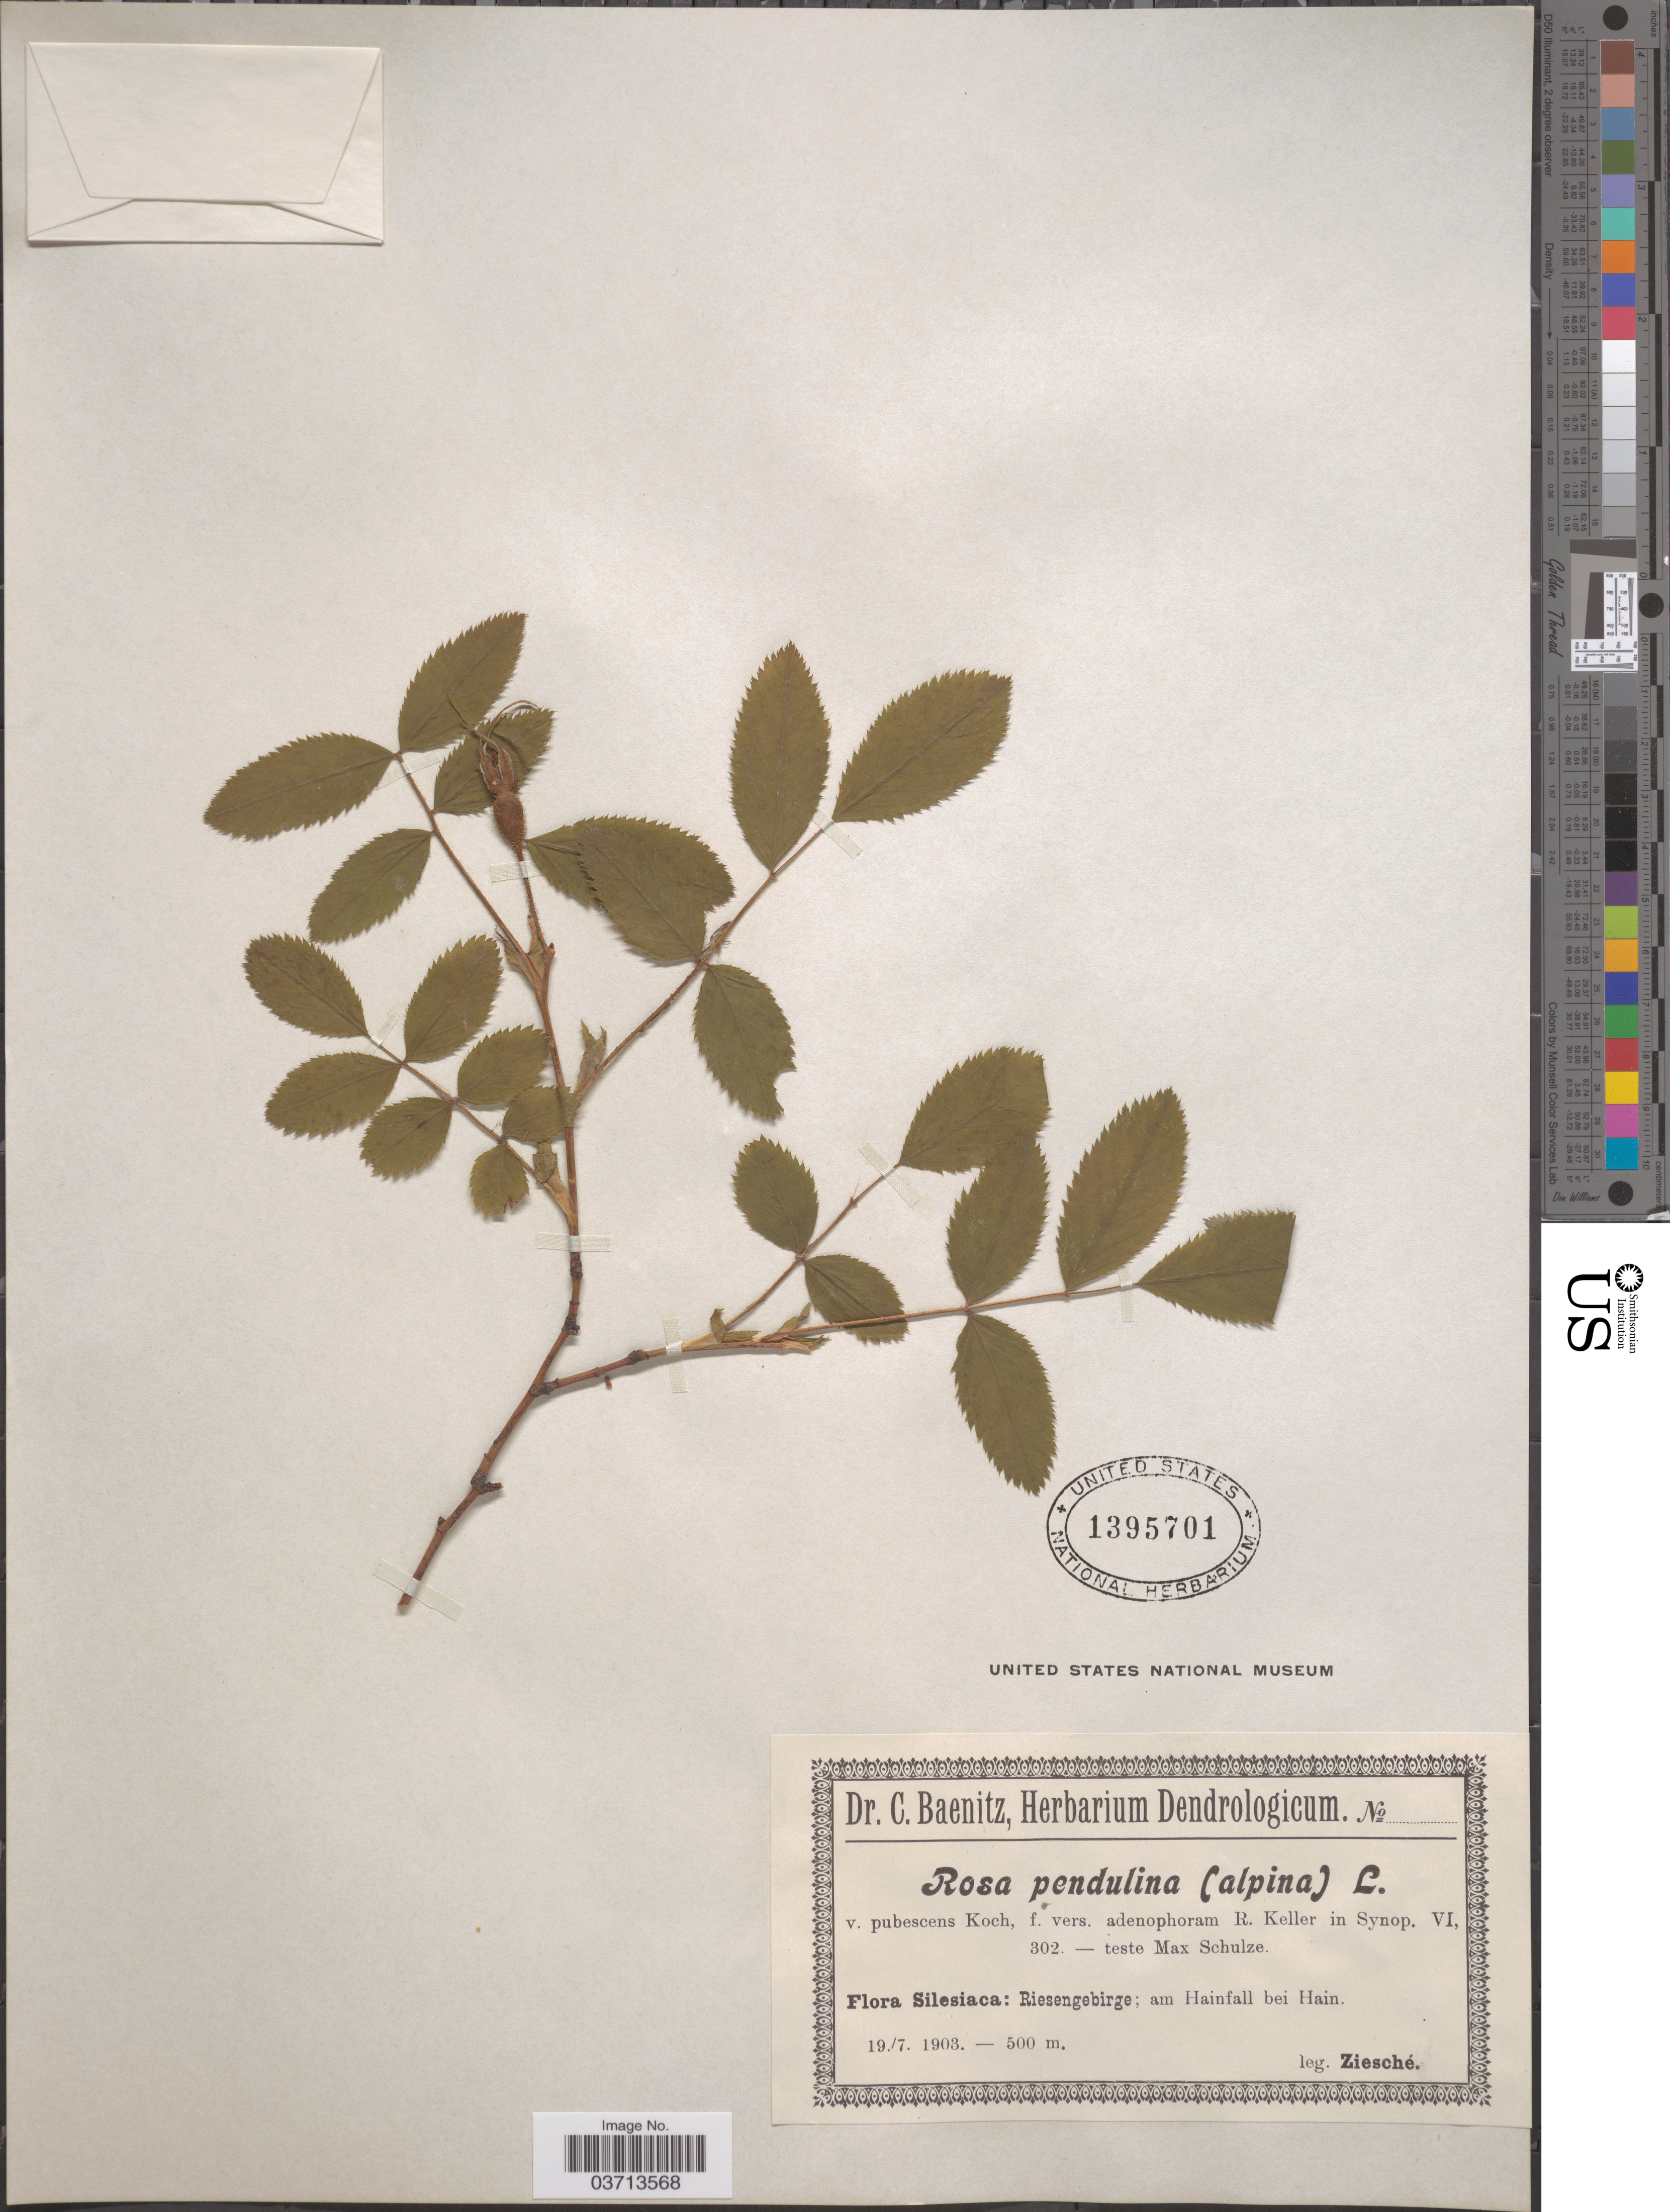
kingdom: Plantae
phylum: Tracheophyta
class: Magnoliopsida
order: Rosales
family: Rosaceae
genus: Rosa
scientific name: Rosa pendulina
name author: L.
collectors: Ziesché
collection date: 1903-07-19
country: Poland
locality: Silesiaca: Riesengebirge; am Hainfall bei Hain.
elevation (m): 500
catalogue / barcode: US 1395701